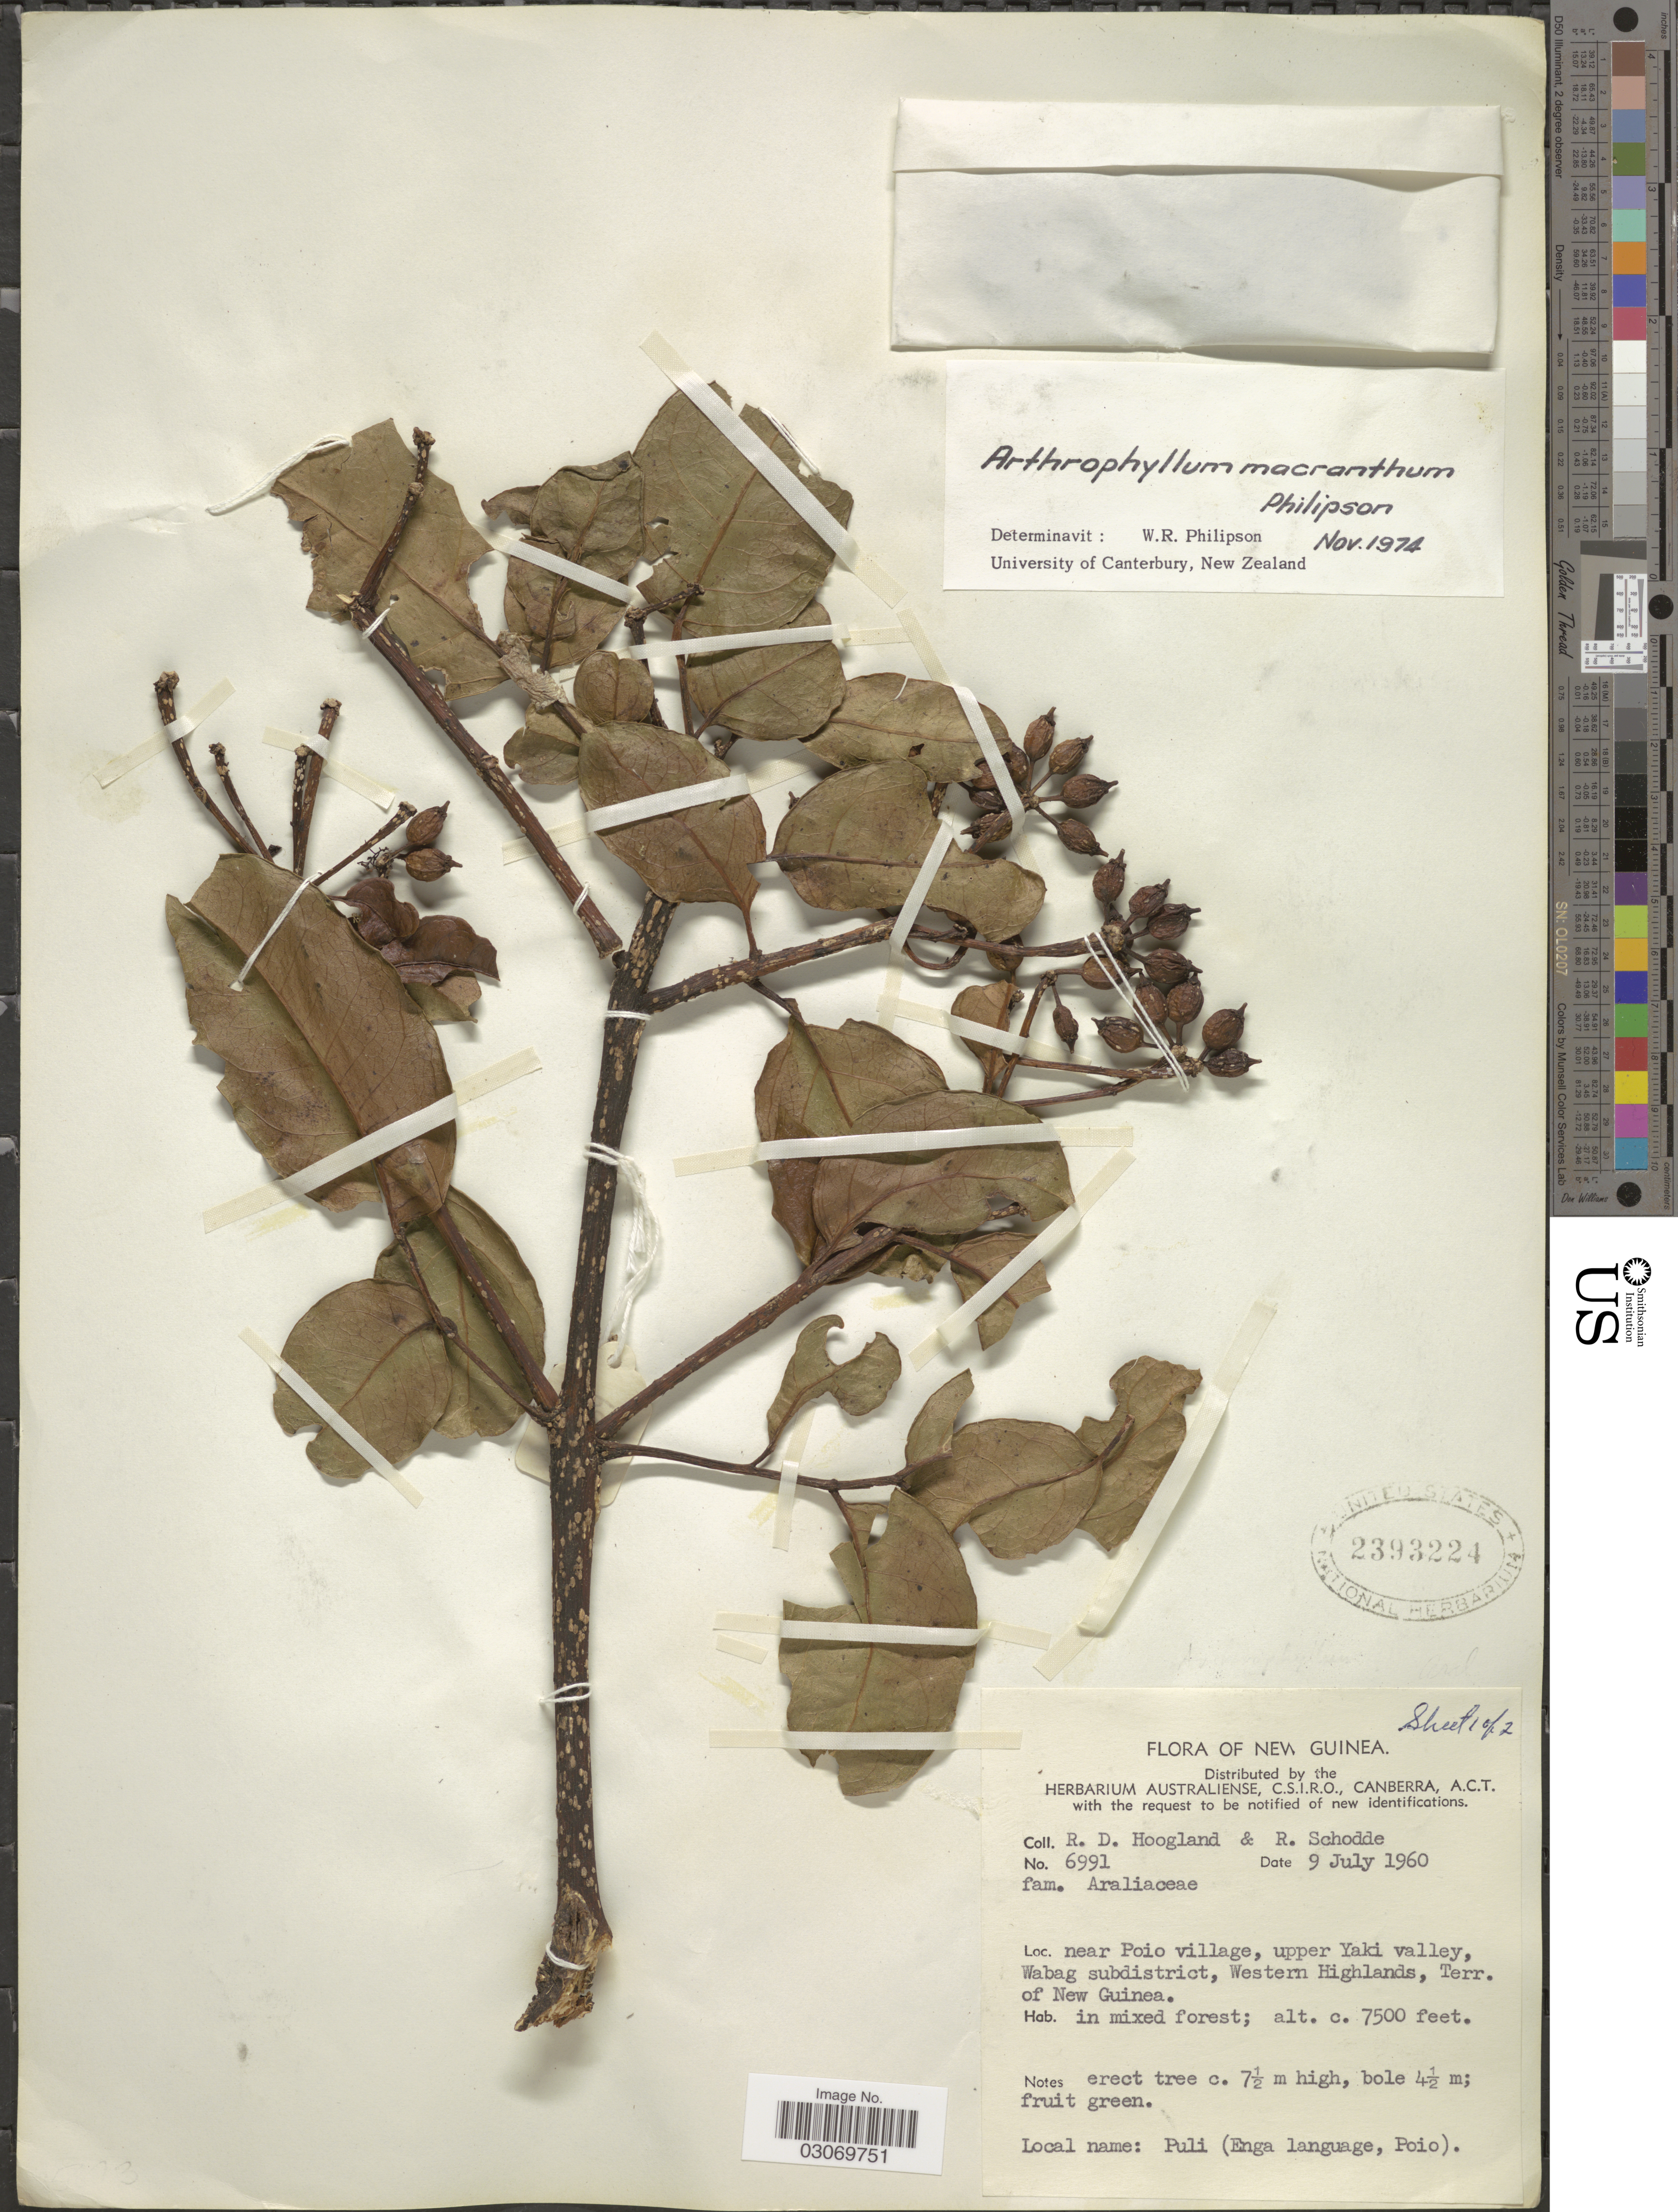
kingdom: Plantae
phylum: Tracheophyta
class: Magnoliopsida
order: Apiales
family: Araliaceae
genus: Arthrophyllum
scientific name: Arthrophyllum macranthum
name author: Philipson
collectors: R. D. Hoogland & R. Schodde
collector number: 6991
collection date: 1960-07-09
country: Papua New Guinea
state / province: Western Highlands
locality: New Guinea, near Poio village, upper Yaki valley, Wabag subdistrict, Western Highlands, Terr. of New Guinea.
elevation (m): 2286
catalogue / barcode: US 2393224